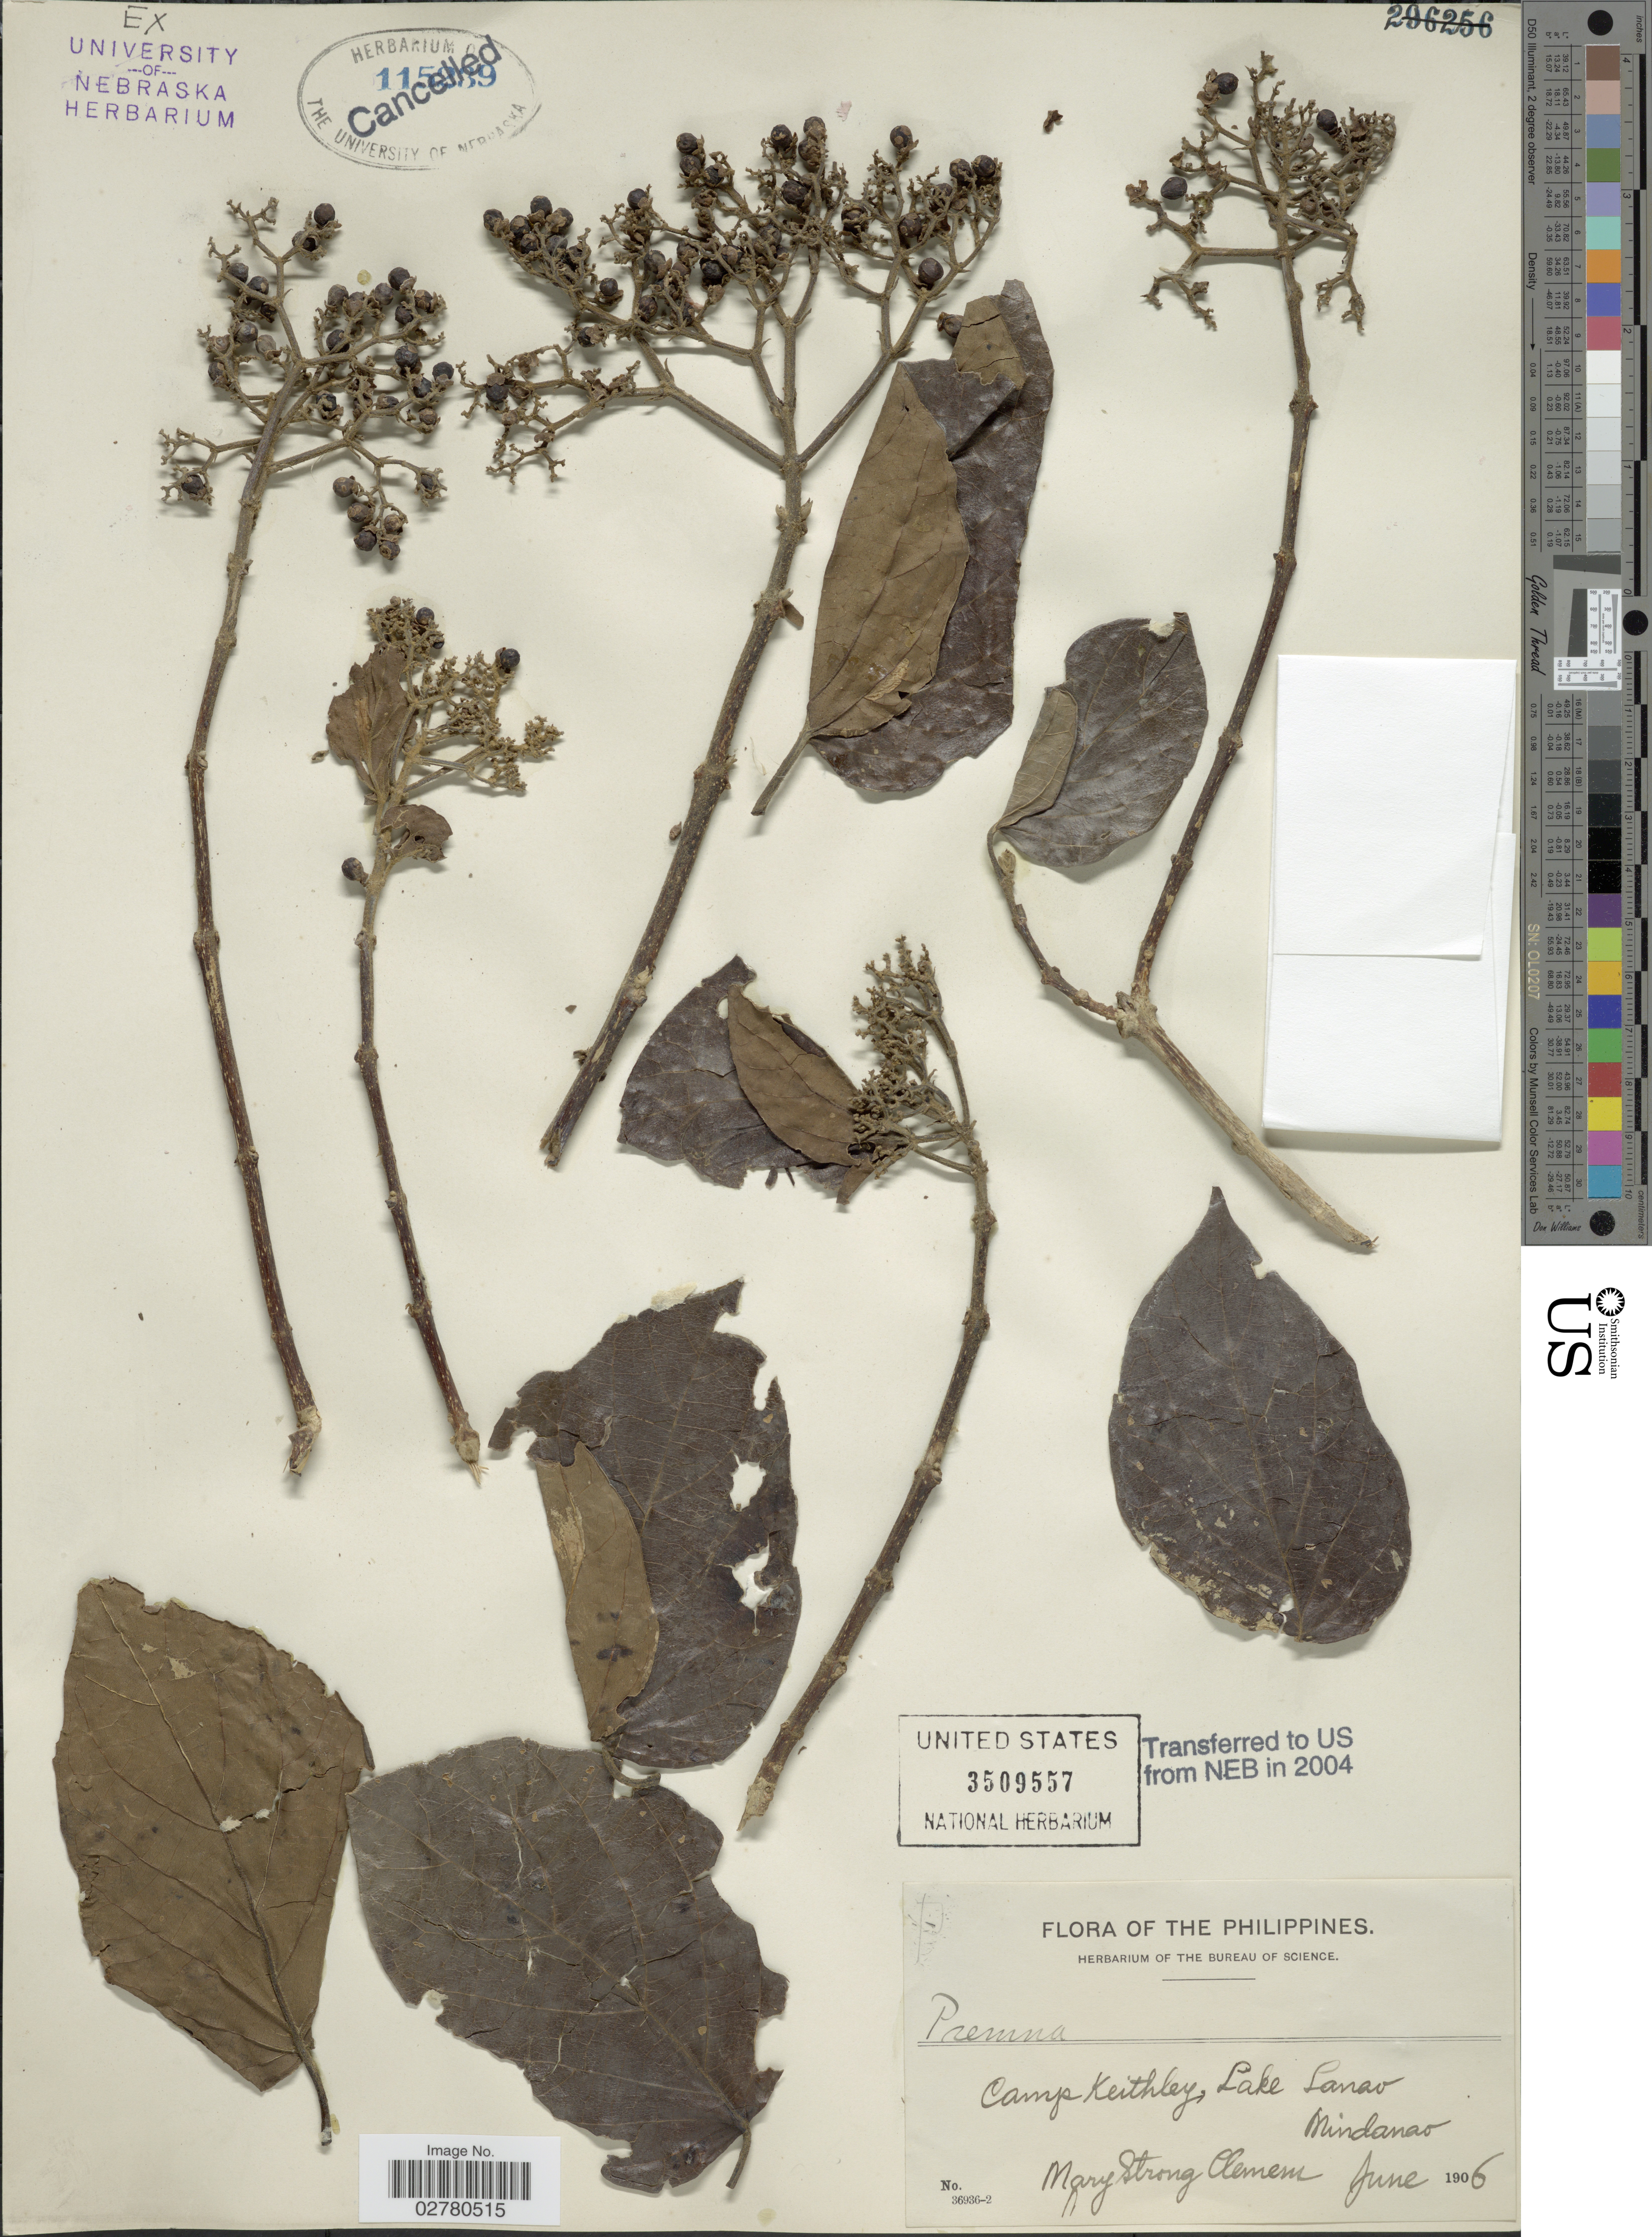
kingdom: Plantae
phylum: Tracheophyta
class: Magnoliopsida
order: Lamiales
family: Lamiaceae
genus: Premna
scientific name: Premna sp.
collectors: M. S. Clemens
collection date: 1906-06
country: Philippines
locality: Camp Keithley, Lake Lanao, Mindanao.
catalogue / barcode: US 3509557